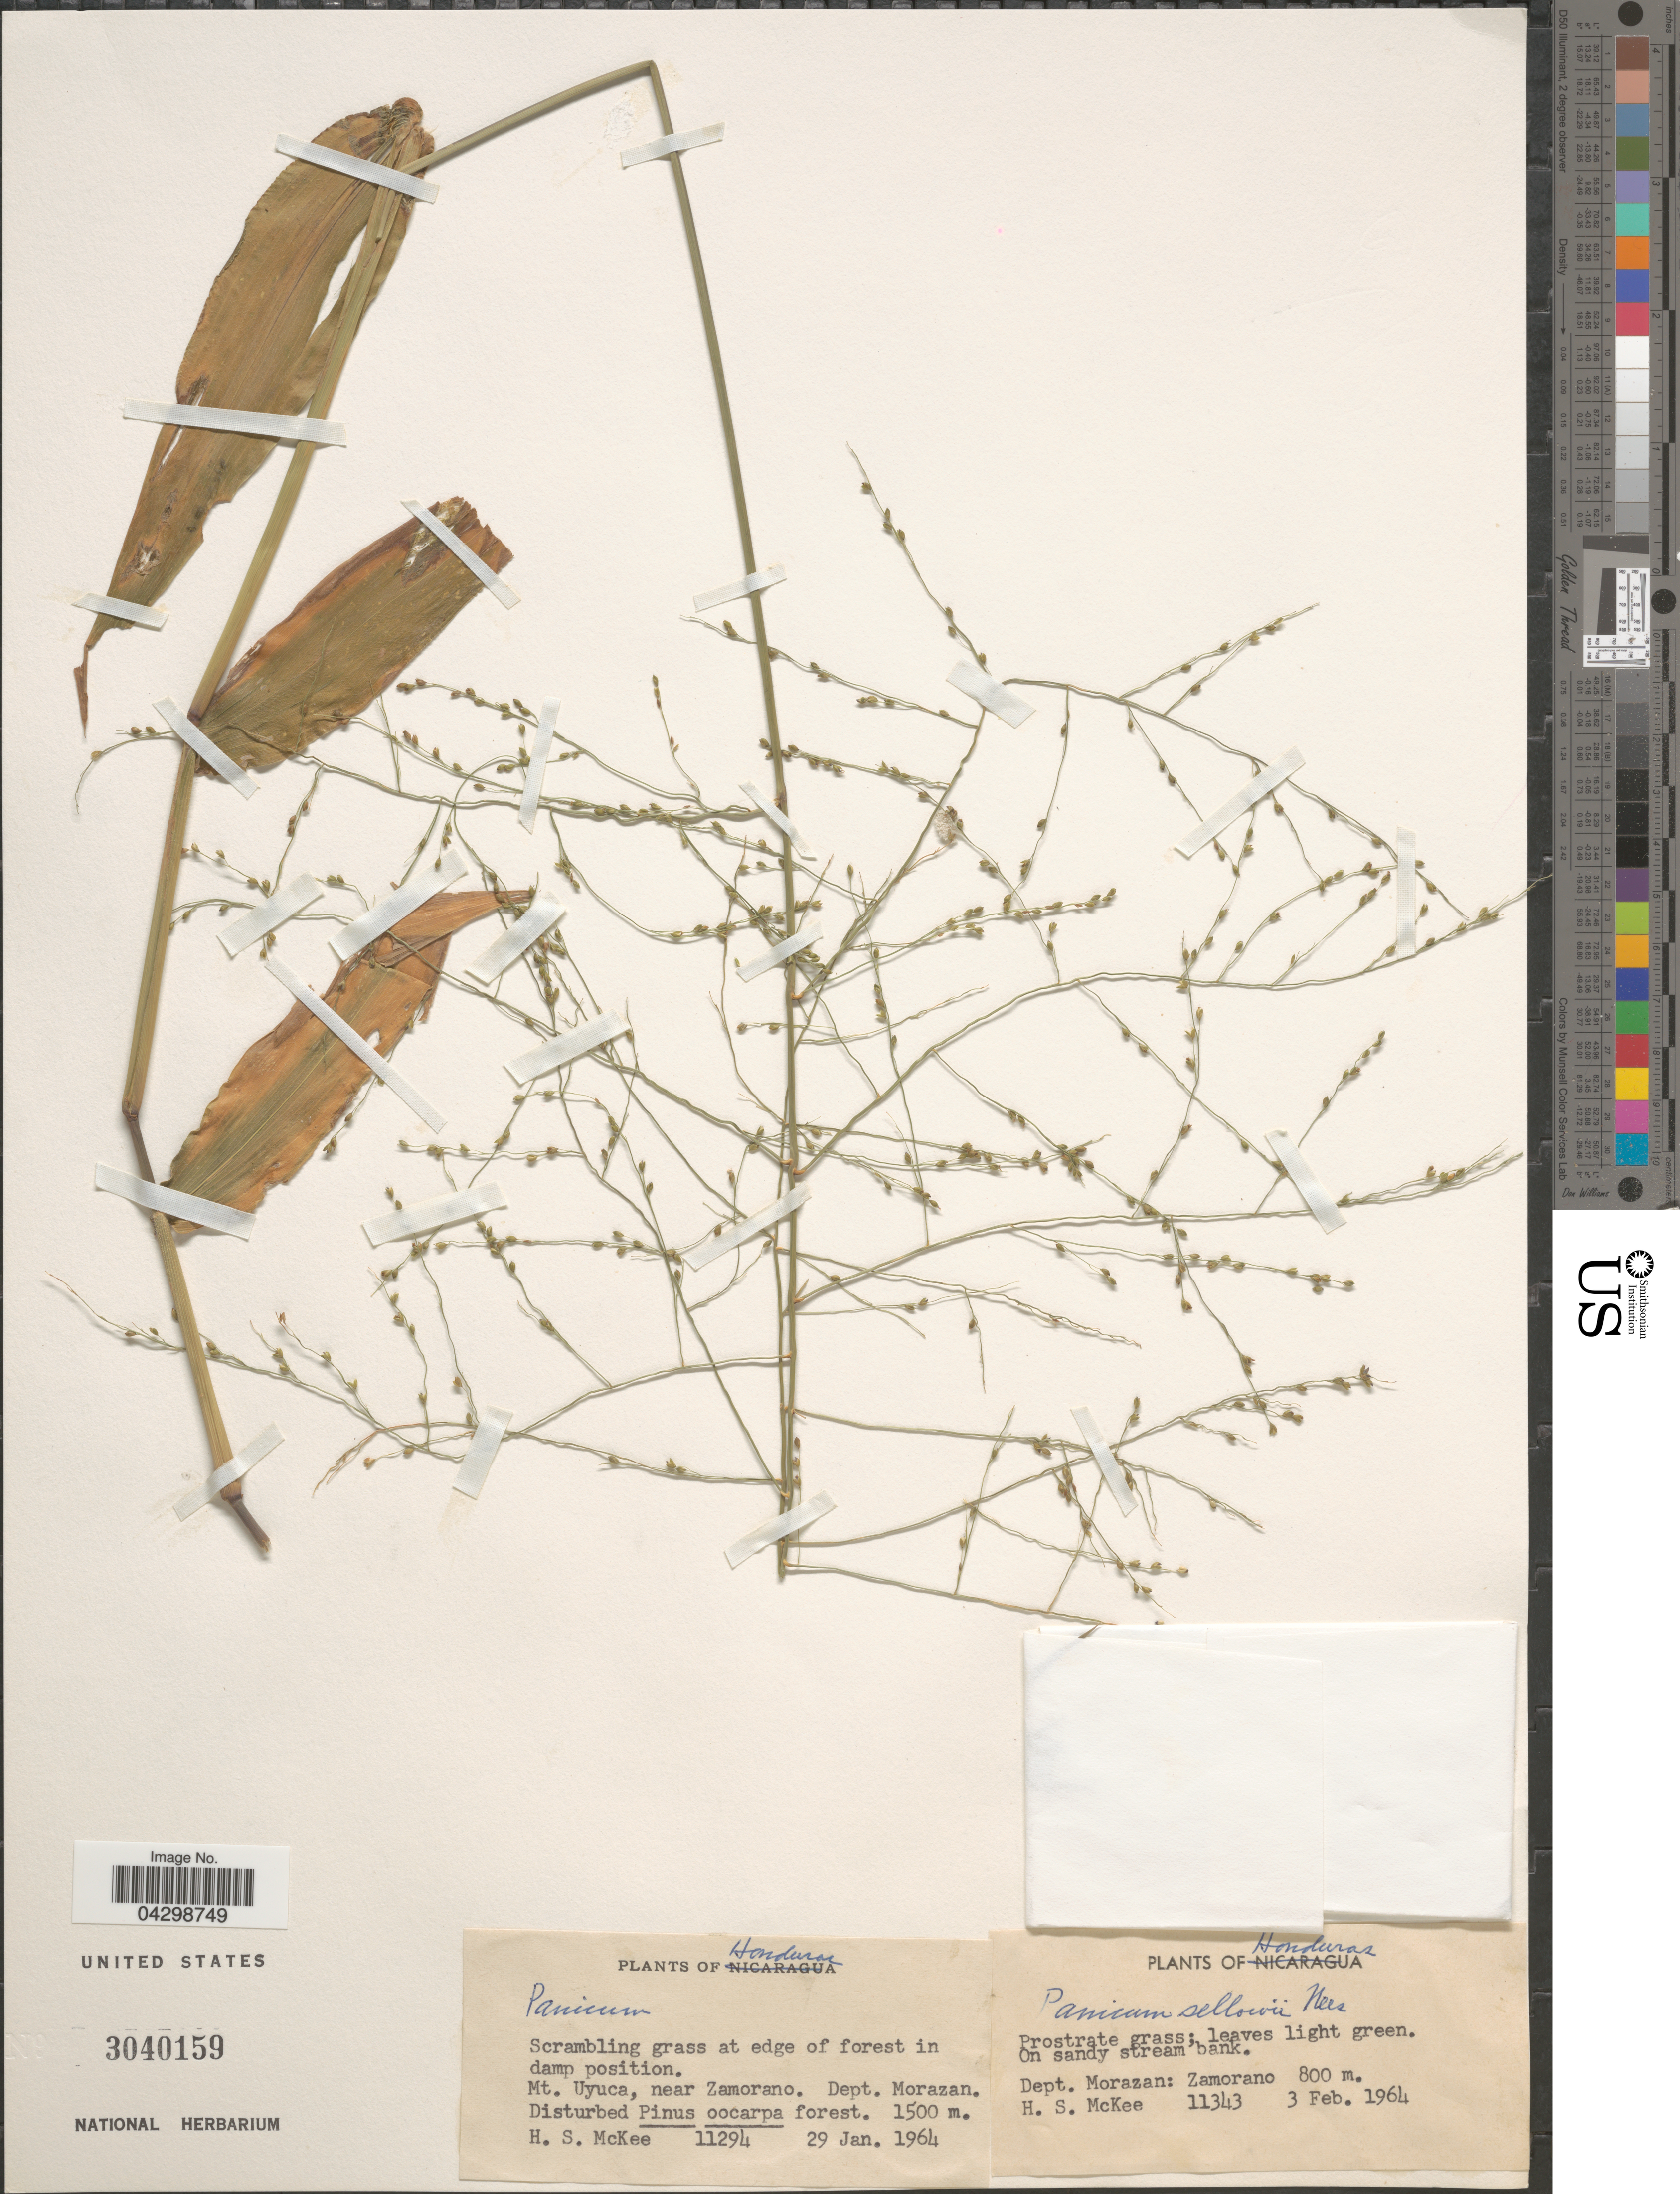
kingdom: Plantae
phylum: Tracheophyta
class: Liliopsida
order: Poales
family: Poaceae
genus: Panicum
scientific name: Panicum sellowii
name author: Nees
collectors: H. S. McKee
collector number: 11343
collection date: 1964-02-03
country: Honduras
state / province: Fco. Morazán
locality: Dept. Morazan: Zamorano.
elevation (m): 800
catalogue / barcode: US 3040159-2